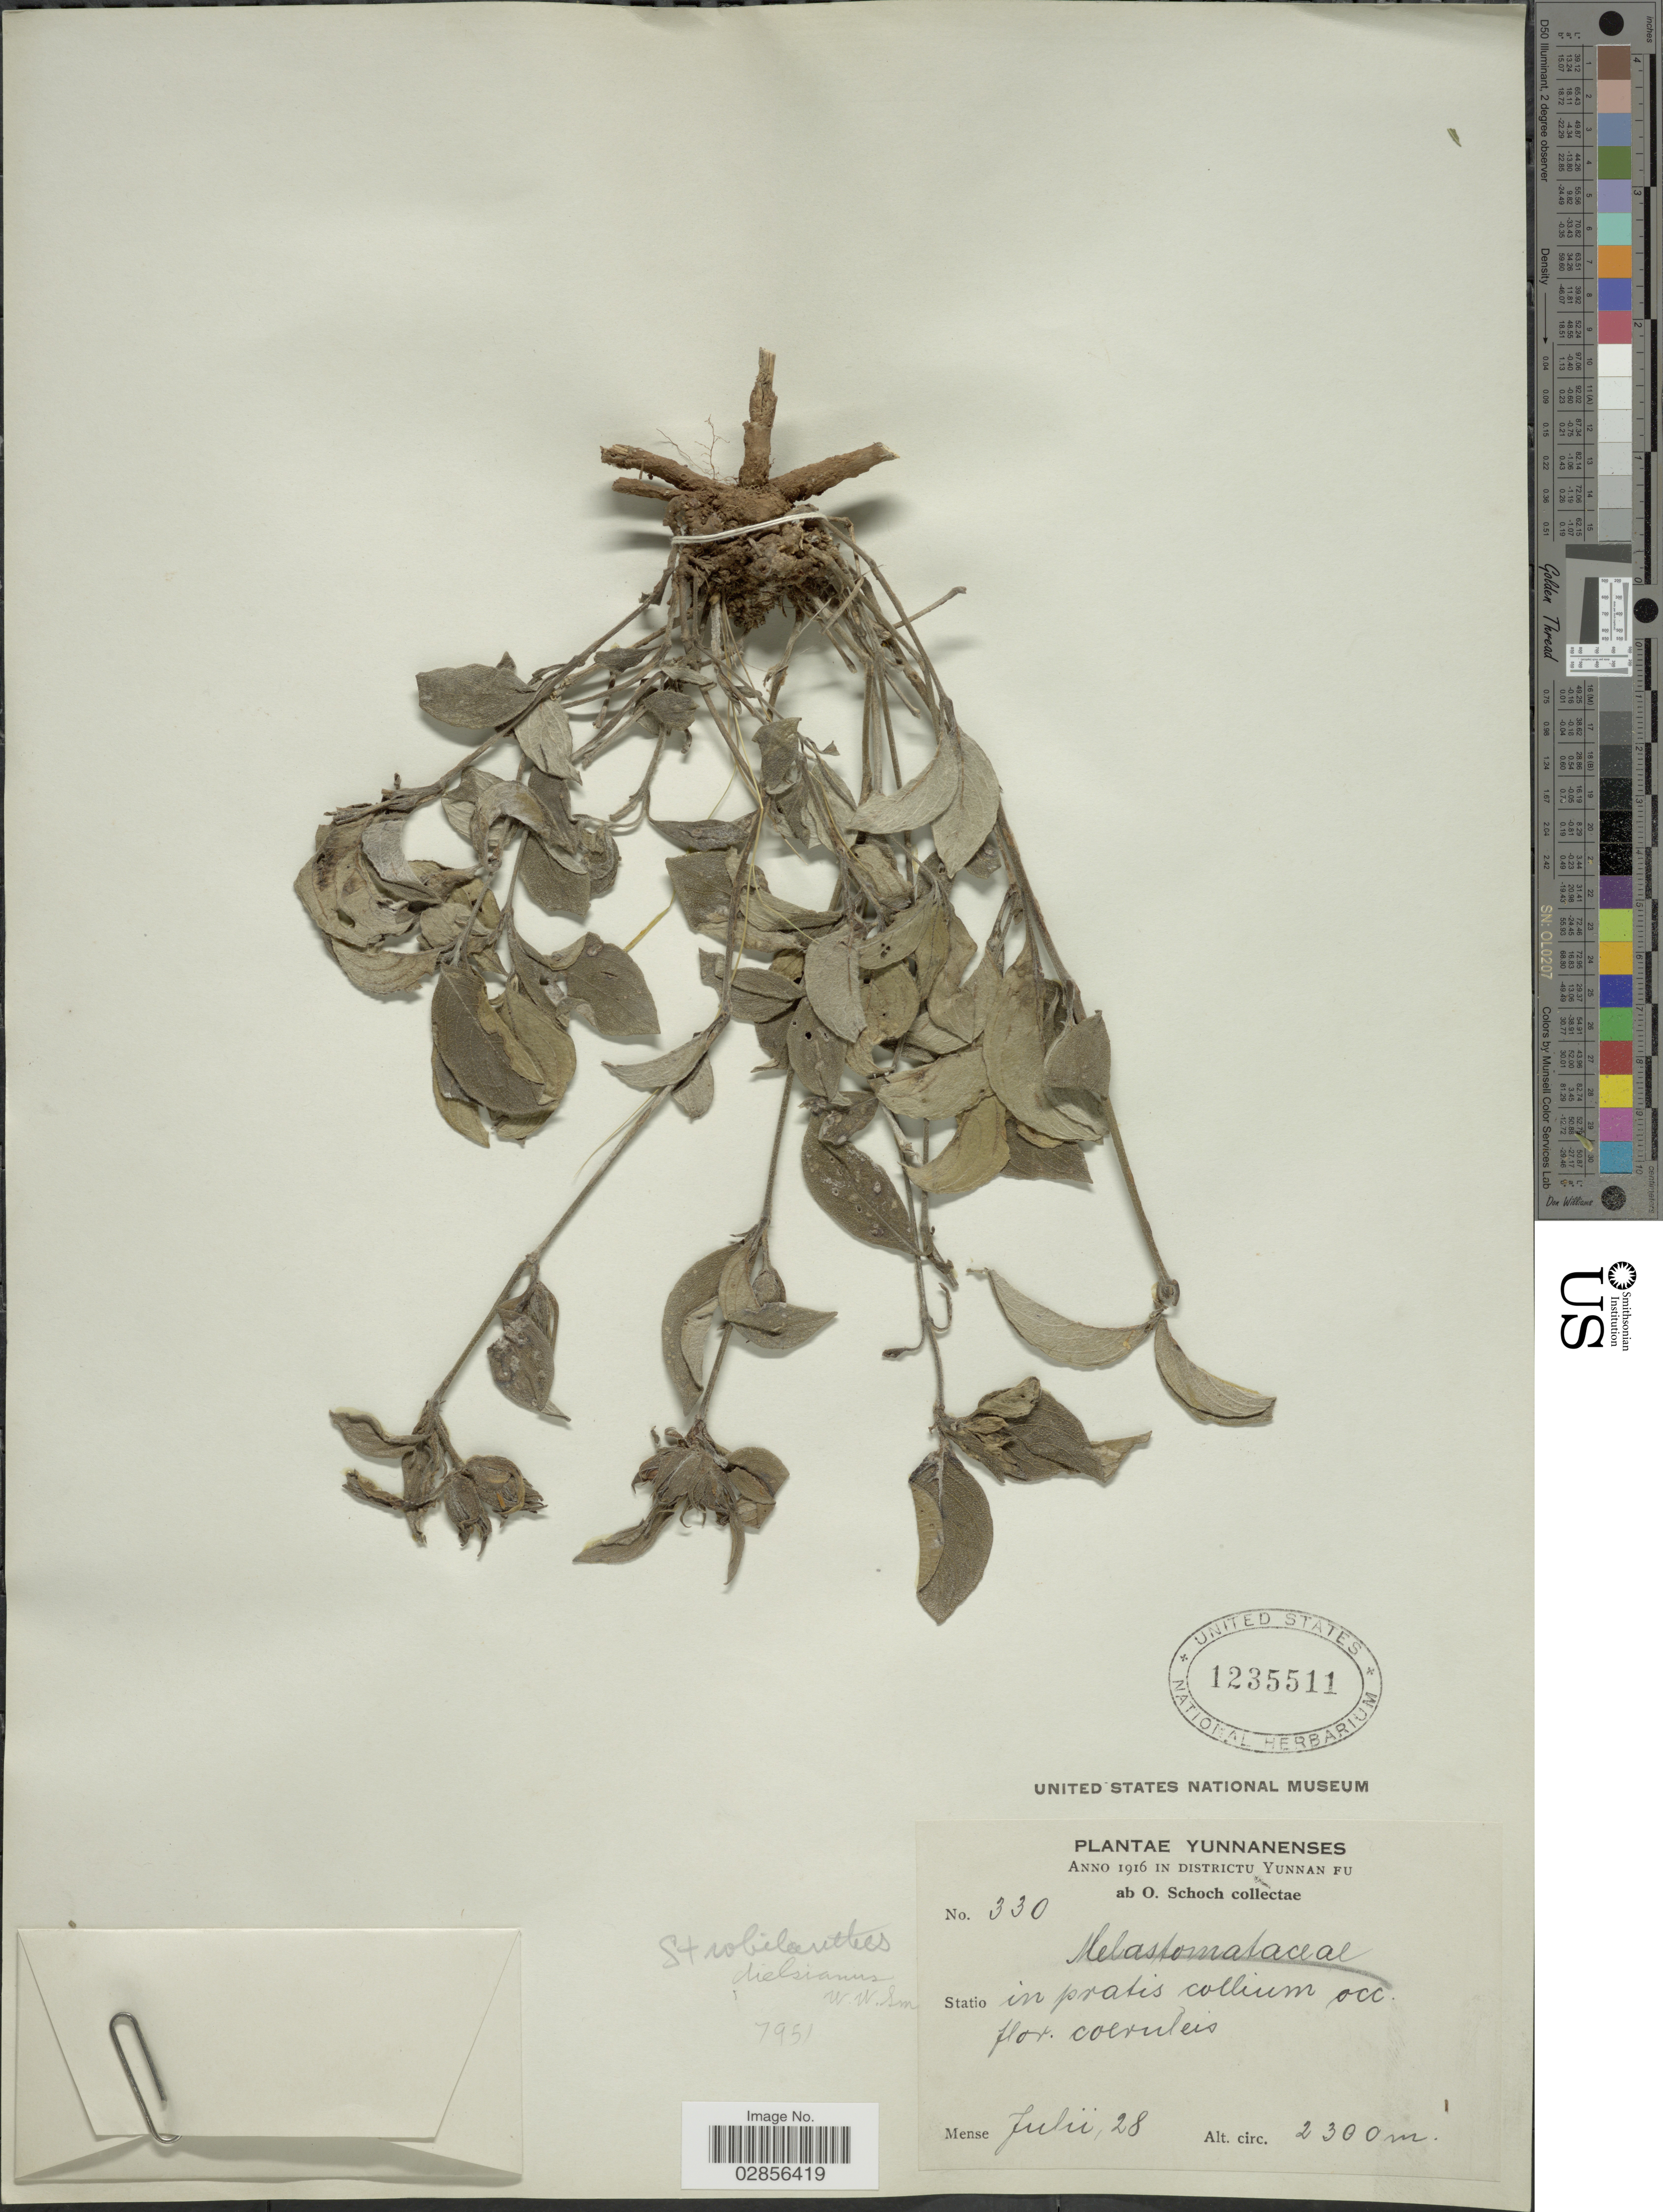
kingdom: Plantae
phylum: Tracheophyta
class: Magnoliopsida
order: Lamiales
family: Acanthaceae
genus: Strobilanthes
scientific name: Strobilanthes dielsiana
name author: W.W. Sm.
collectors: O. Schoch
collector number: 330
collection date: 1916-07-28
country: China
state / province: Yunnan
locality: Districtu Yunnan Fu. Statio in pratis collium occ.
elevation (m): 2300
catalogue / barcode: US 1235511